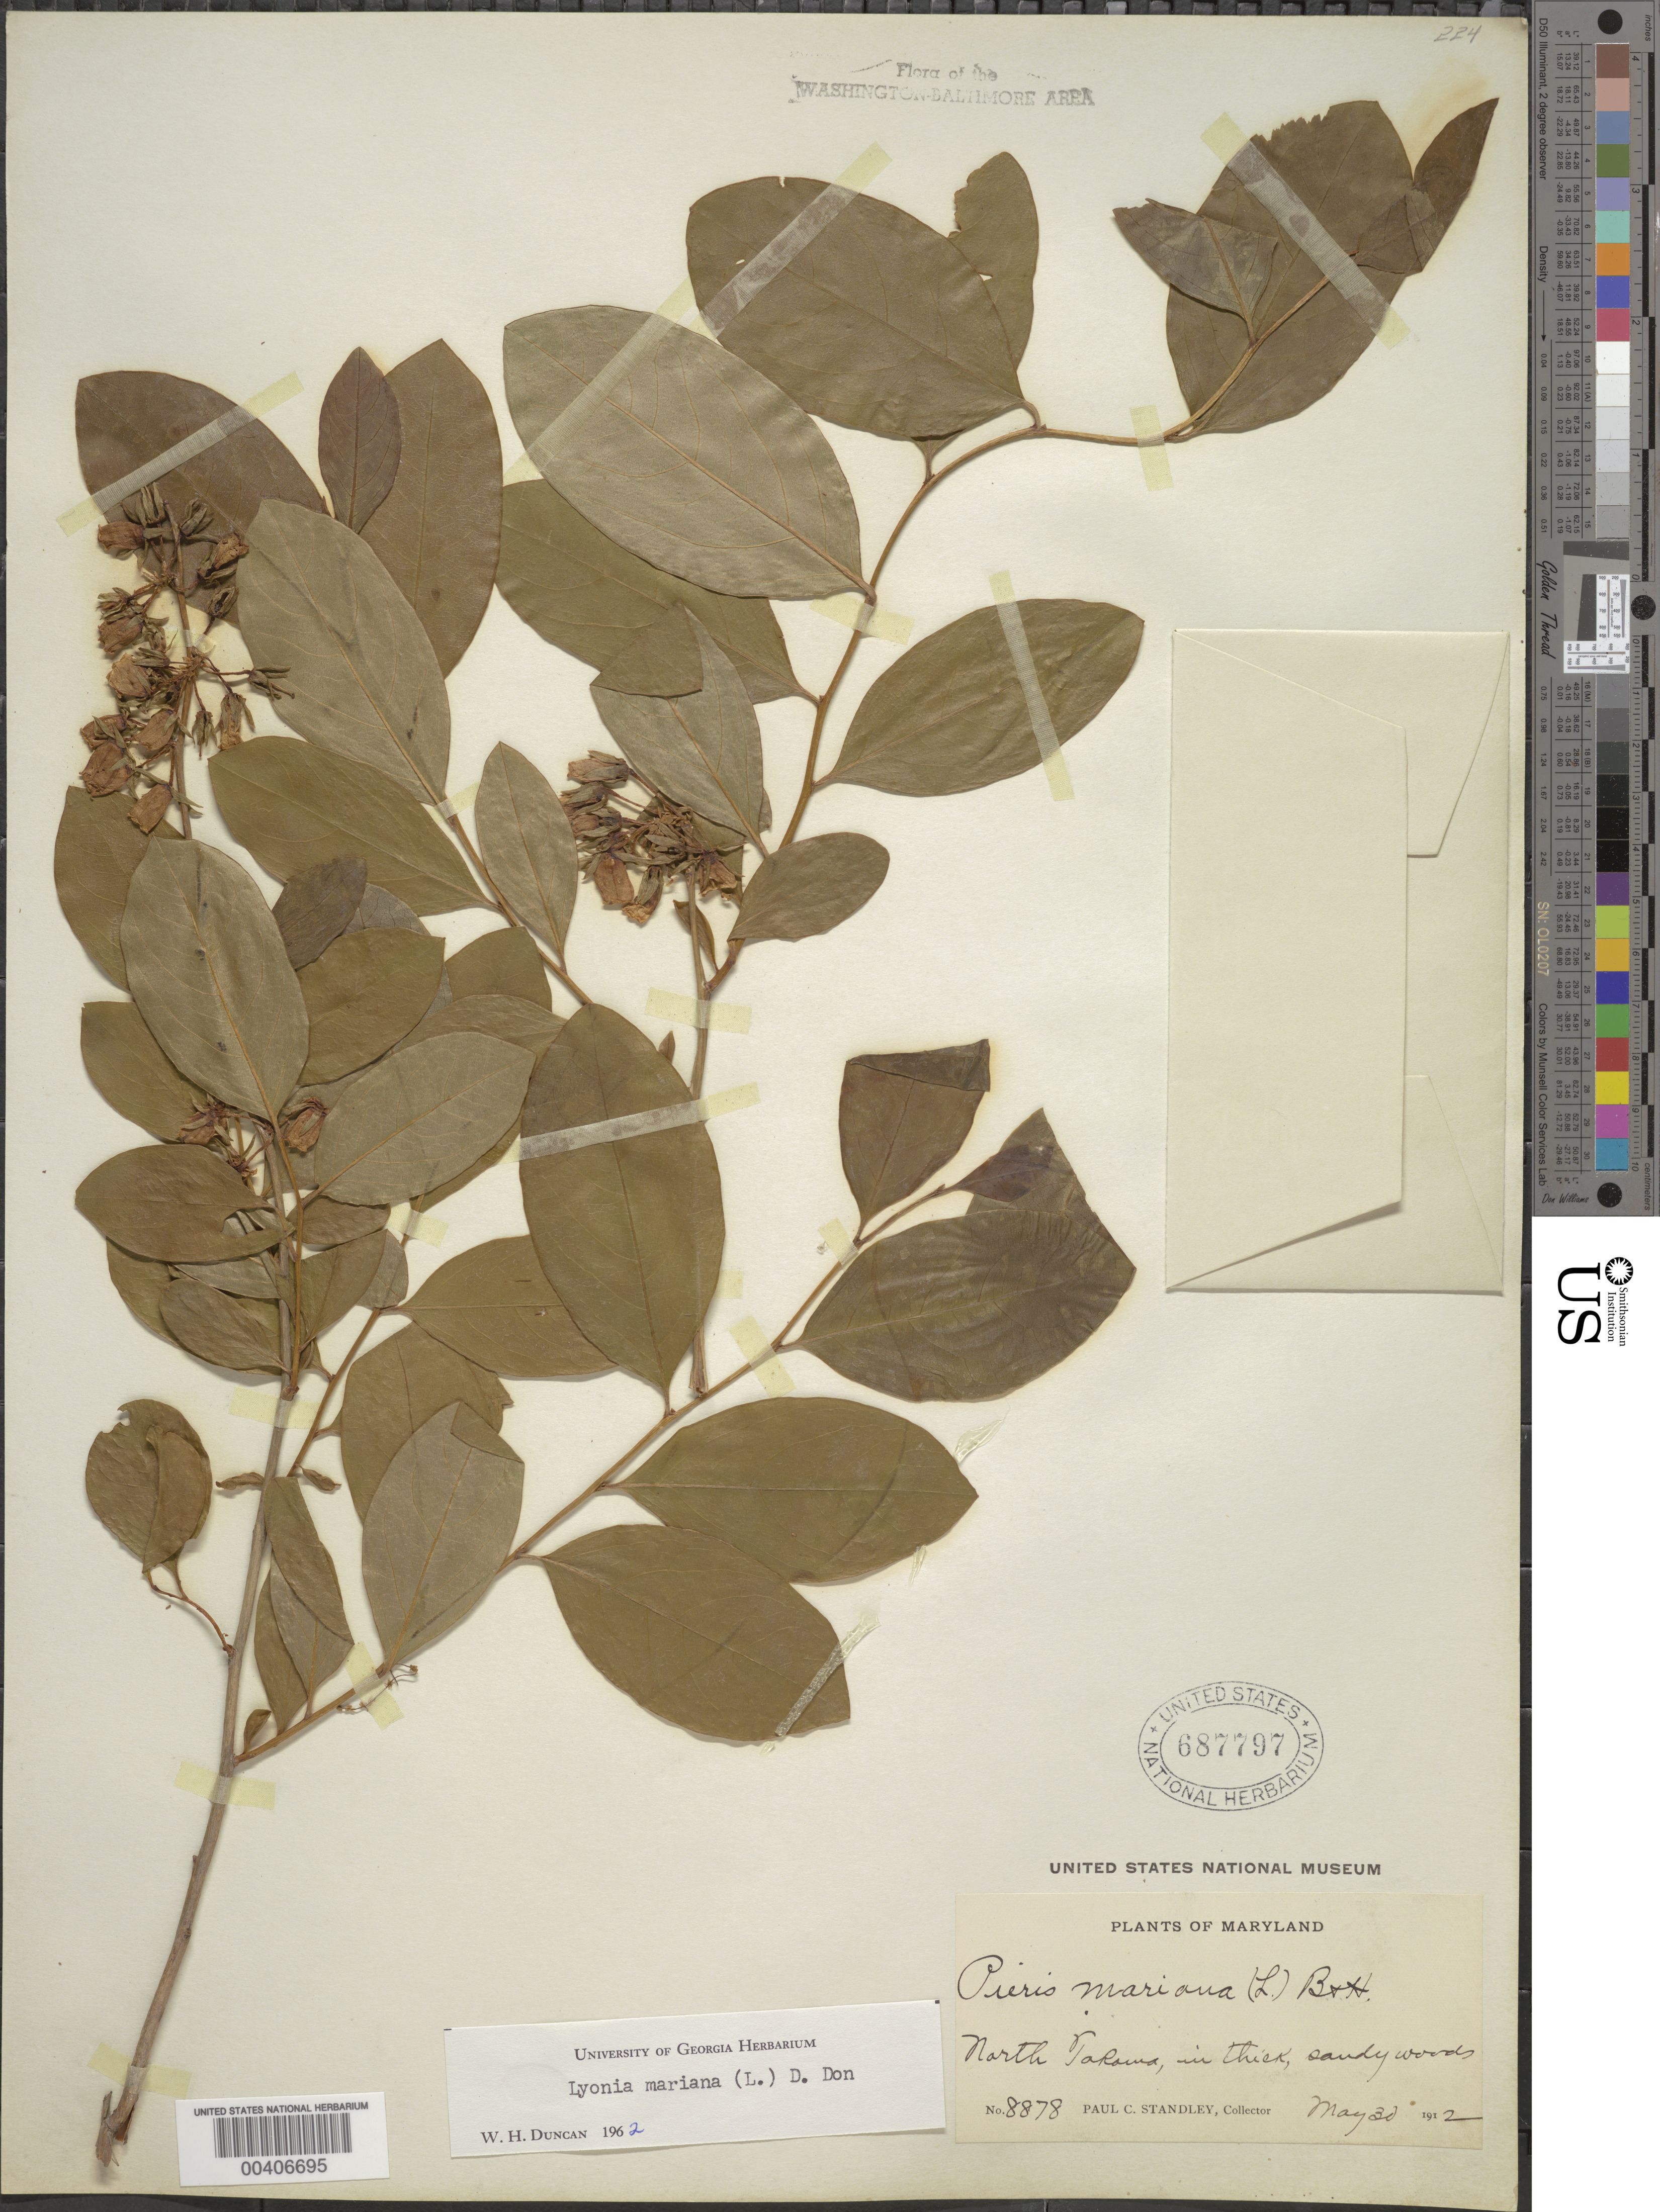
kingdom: Plantae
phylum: Tracheophyta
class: Magnoliopsida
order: Ericales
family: Ericaceae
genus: Lyonia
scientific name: Lyonia mariana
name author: (L.) D. Don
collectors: P. C. Standley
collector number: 8878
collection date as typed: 30 May 1912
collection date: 1912-05-30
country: United States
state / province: Maryland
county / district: Montgomery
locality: North Takoma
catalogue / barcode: US 687797